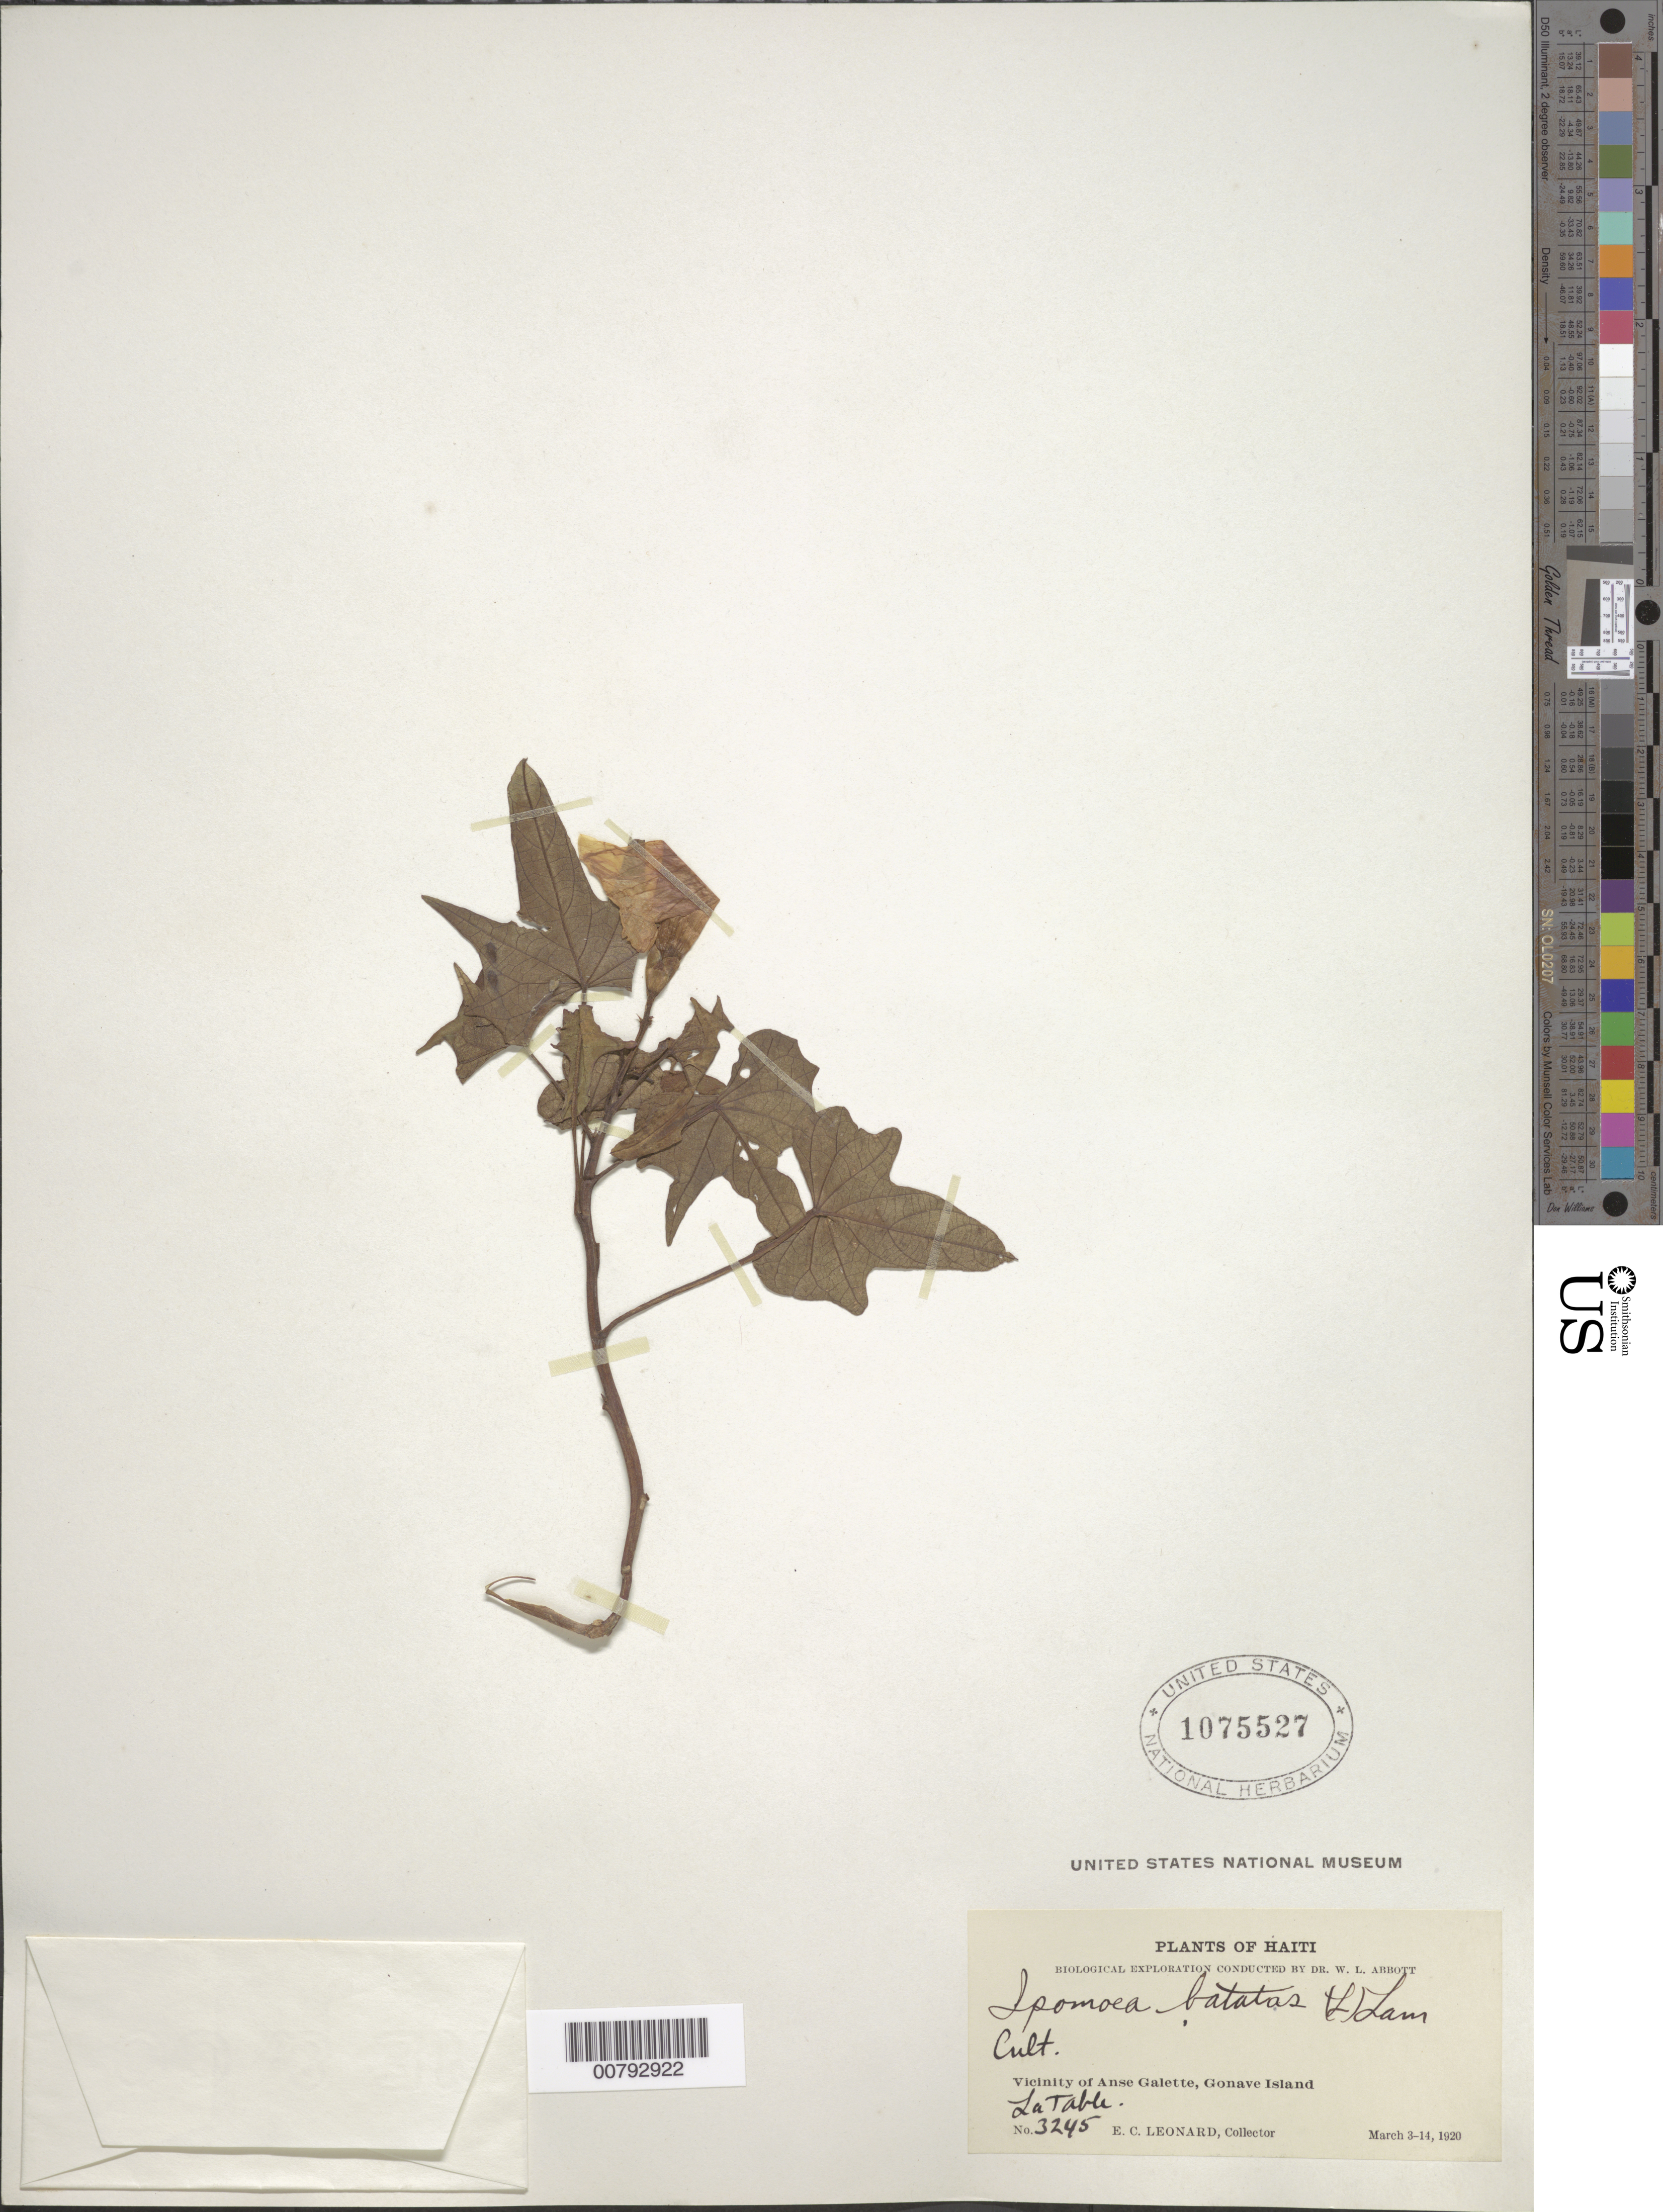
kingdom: Plantae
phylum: Tracheophyta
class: Magnoliopsida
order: Solanales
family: Convolvulaceae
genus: Ipomoea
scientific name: Ipomoea batatas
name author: (L.) Lam.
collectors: E. C. Leonard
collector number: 3245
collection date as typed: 03 Mar 1920 to 14 Mar 1920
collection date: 1920-03-03/1920-03-14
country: Haiti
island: Hispaniola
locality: Gonave Island, vicinity of Anse Galette, La Table.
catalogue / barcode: US 1075527